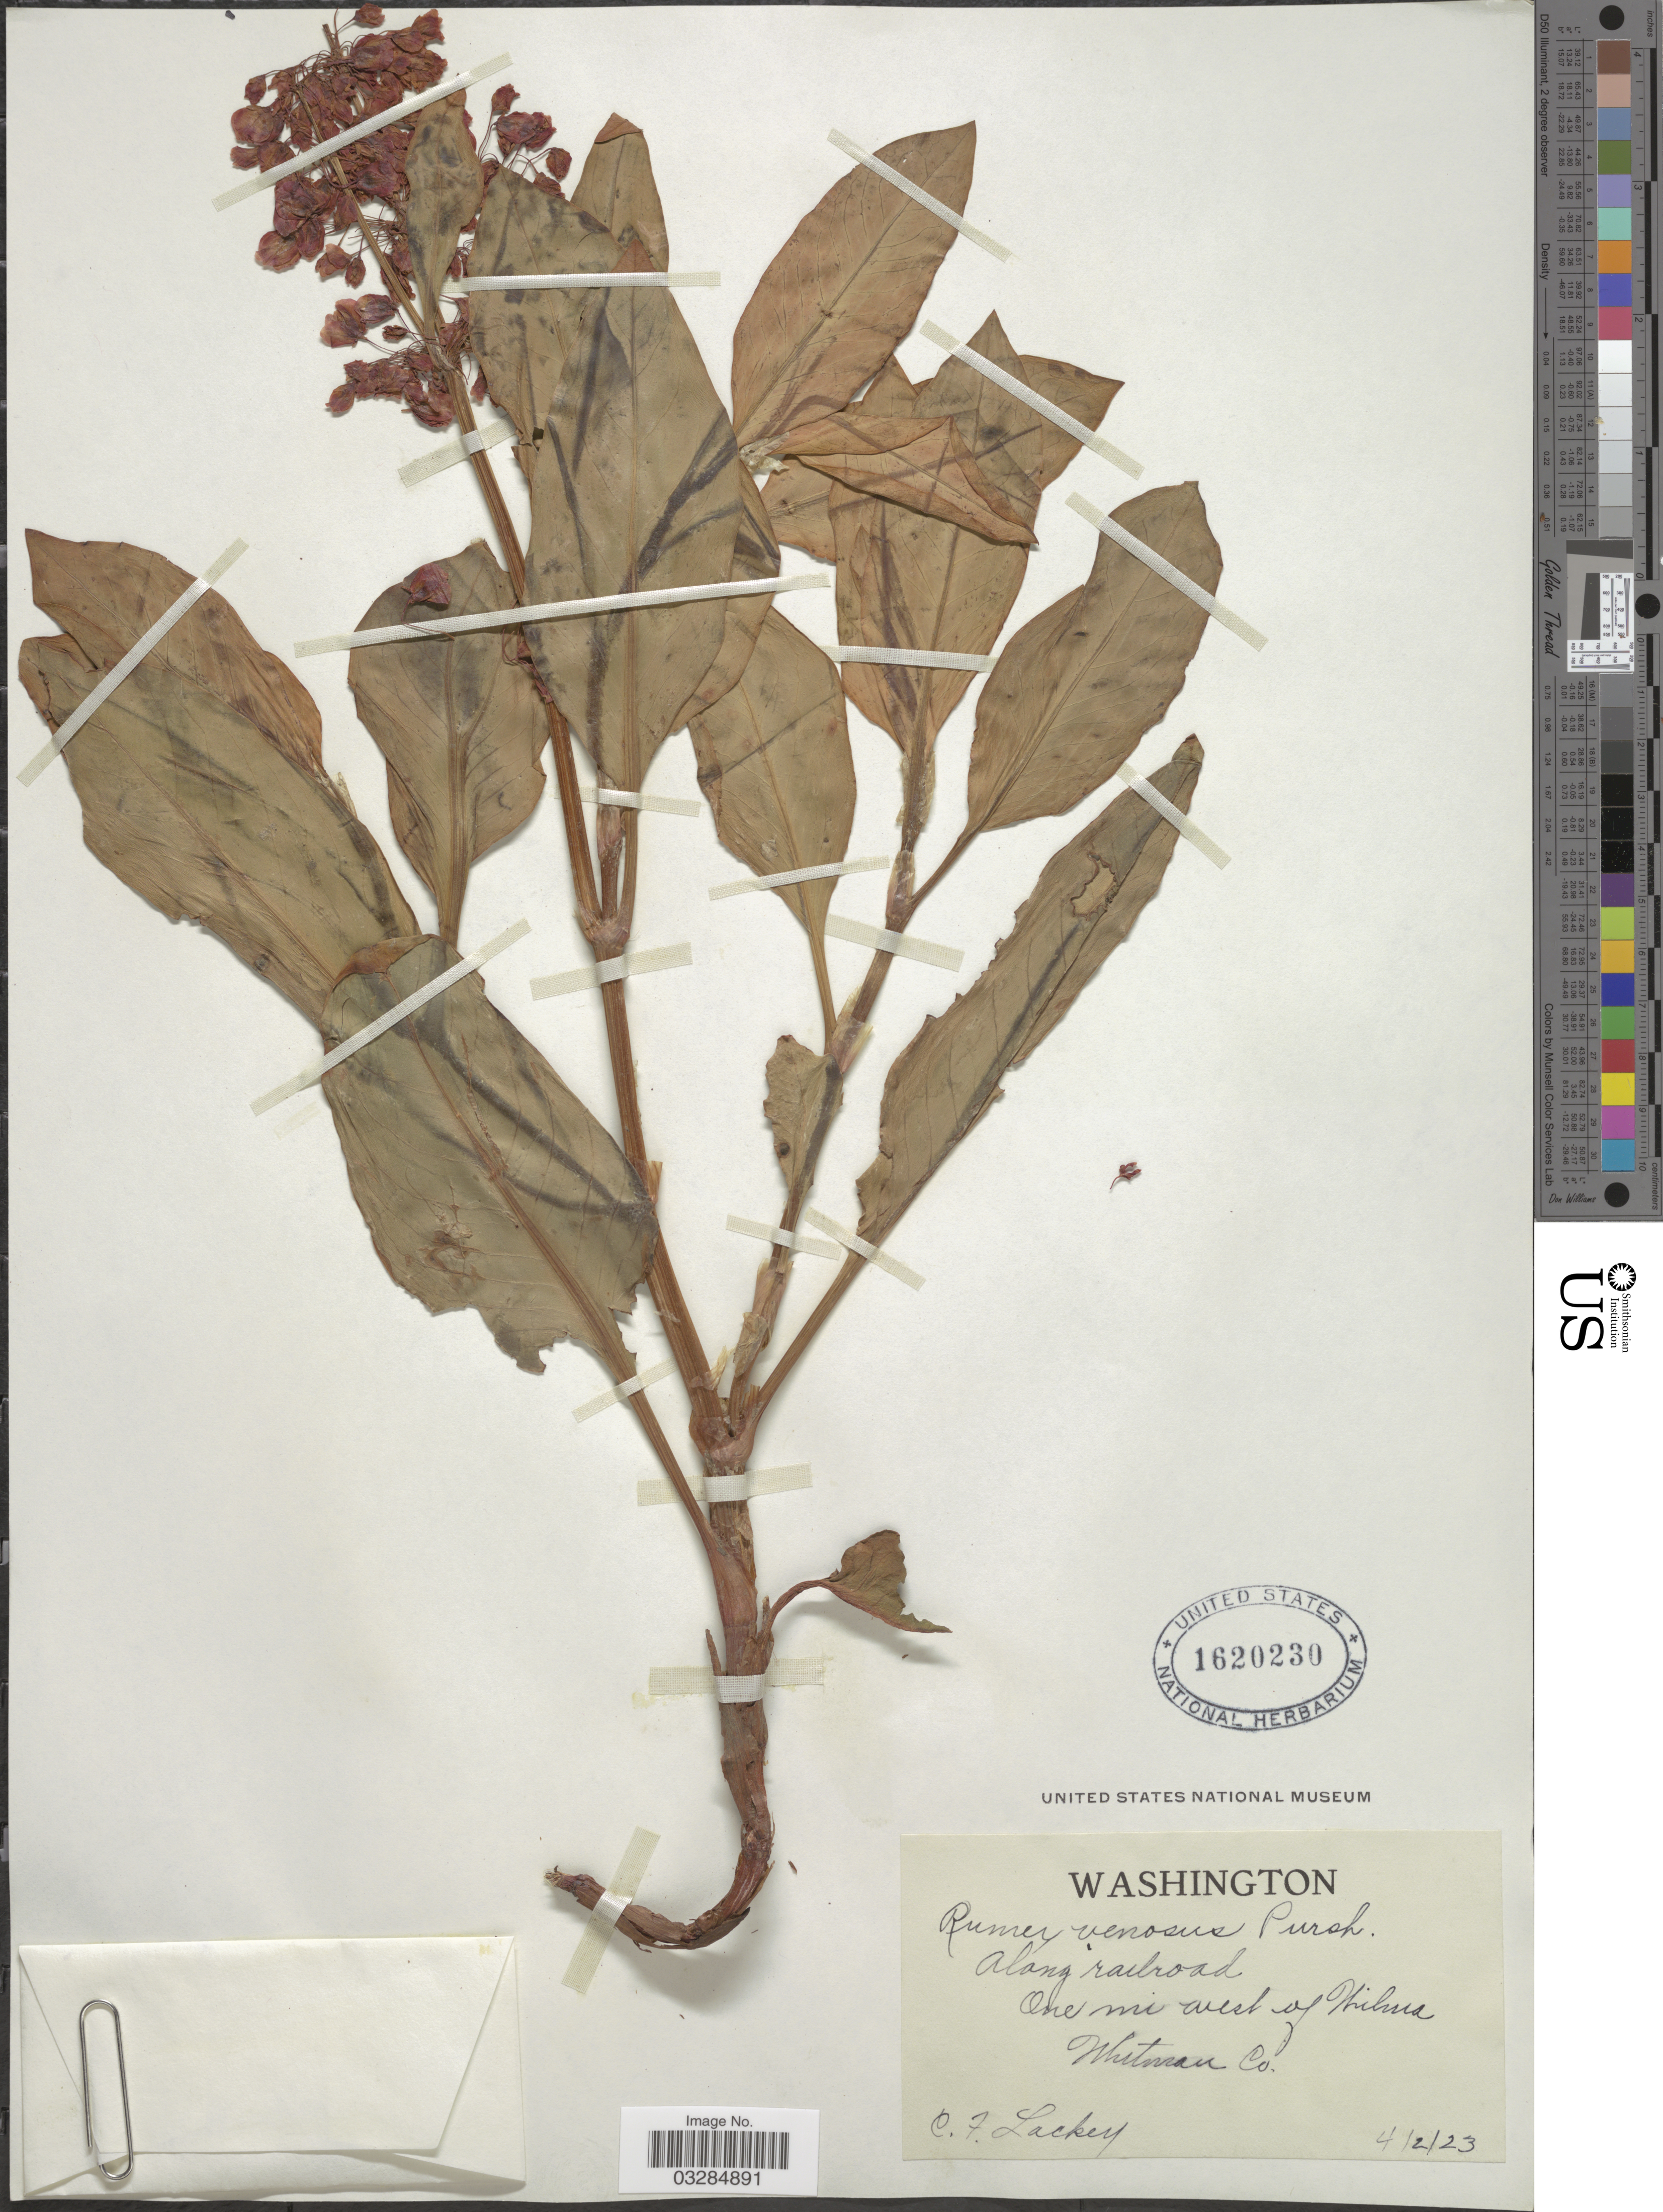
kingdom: Plantae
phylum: Tracheophyta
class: Magnoliopsida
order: Caryophyllales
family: Polygonaceae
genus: Rumex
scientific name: Rumex venosus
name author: Pursh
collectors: C. Lackey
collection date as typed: Transcribed d/m/y: 2/4/23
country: United States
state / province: Washington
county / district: Whitman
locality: Along railroad, One mi west of Wilma, Whitman Co.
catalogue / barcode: US 1620230